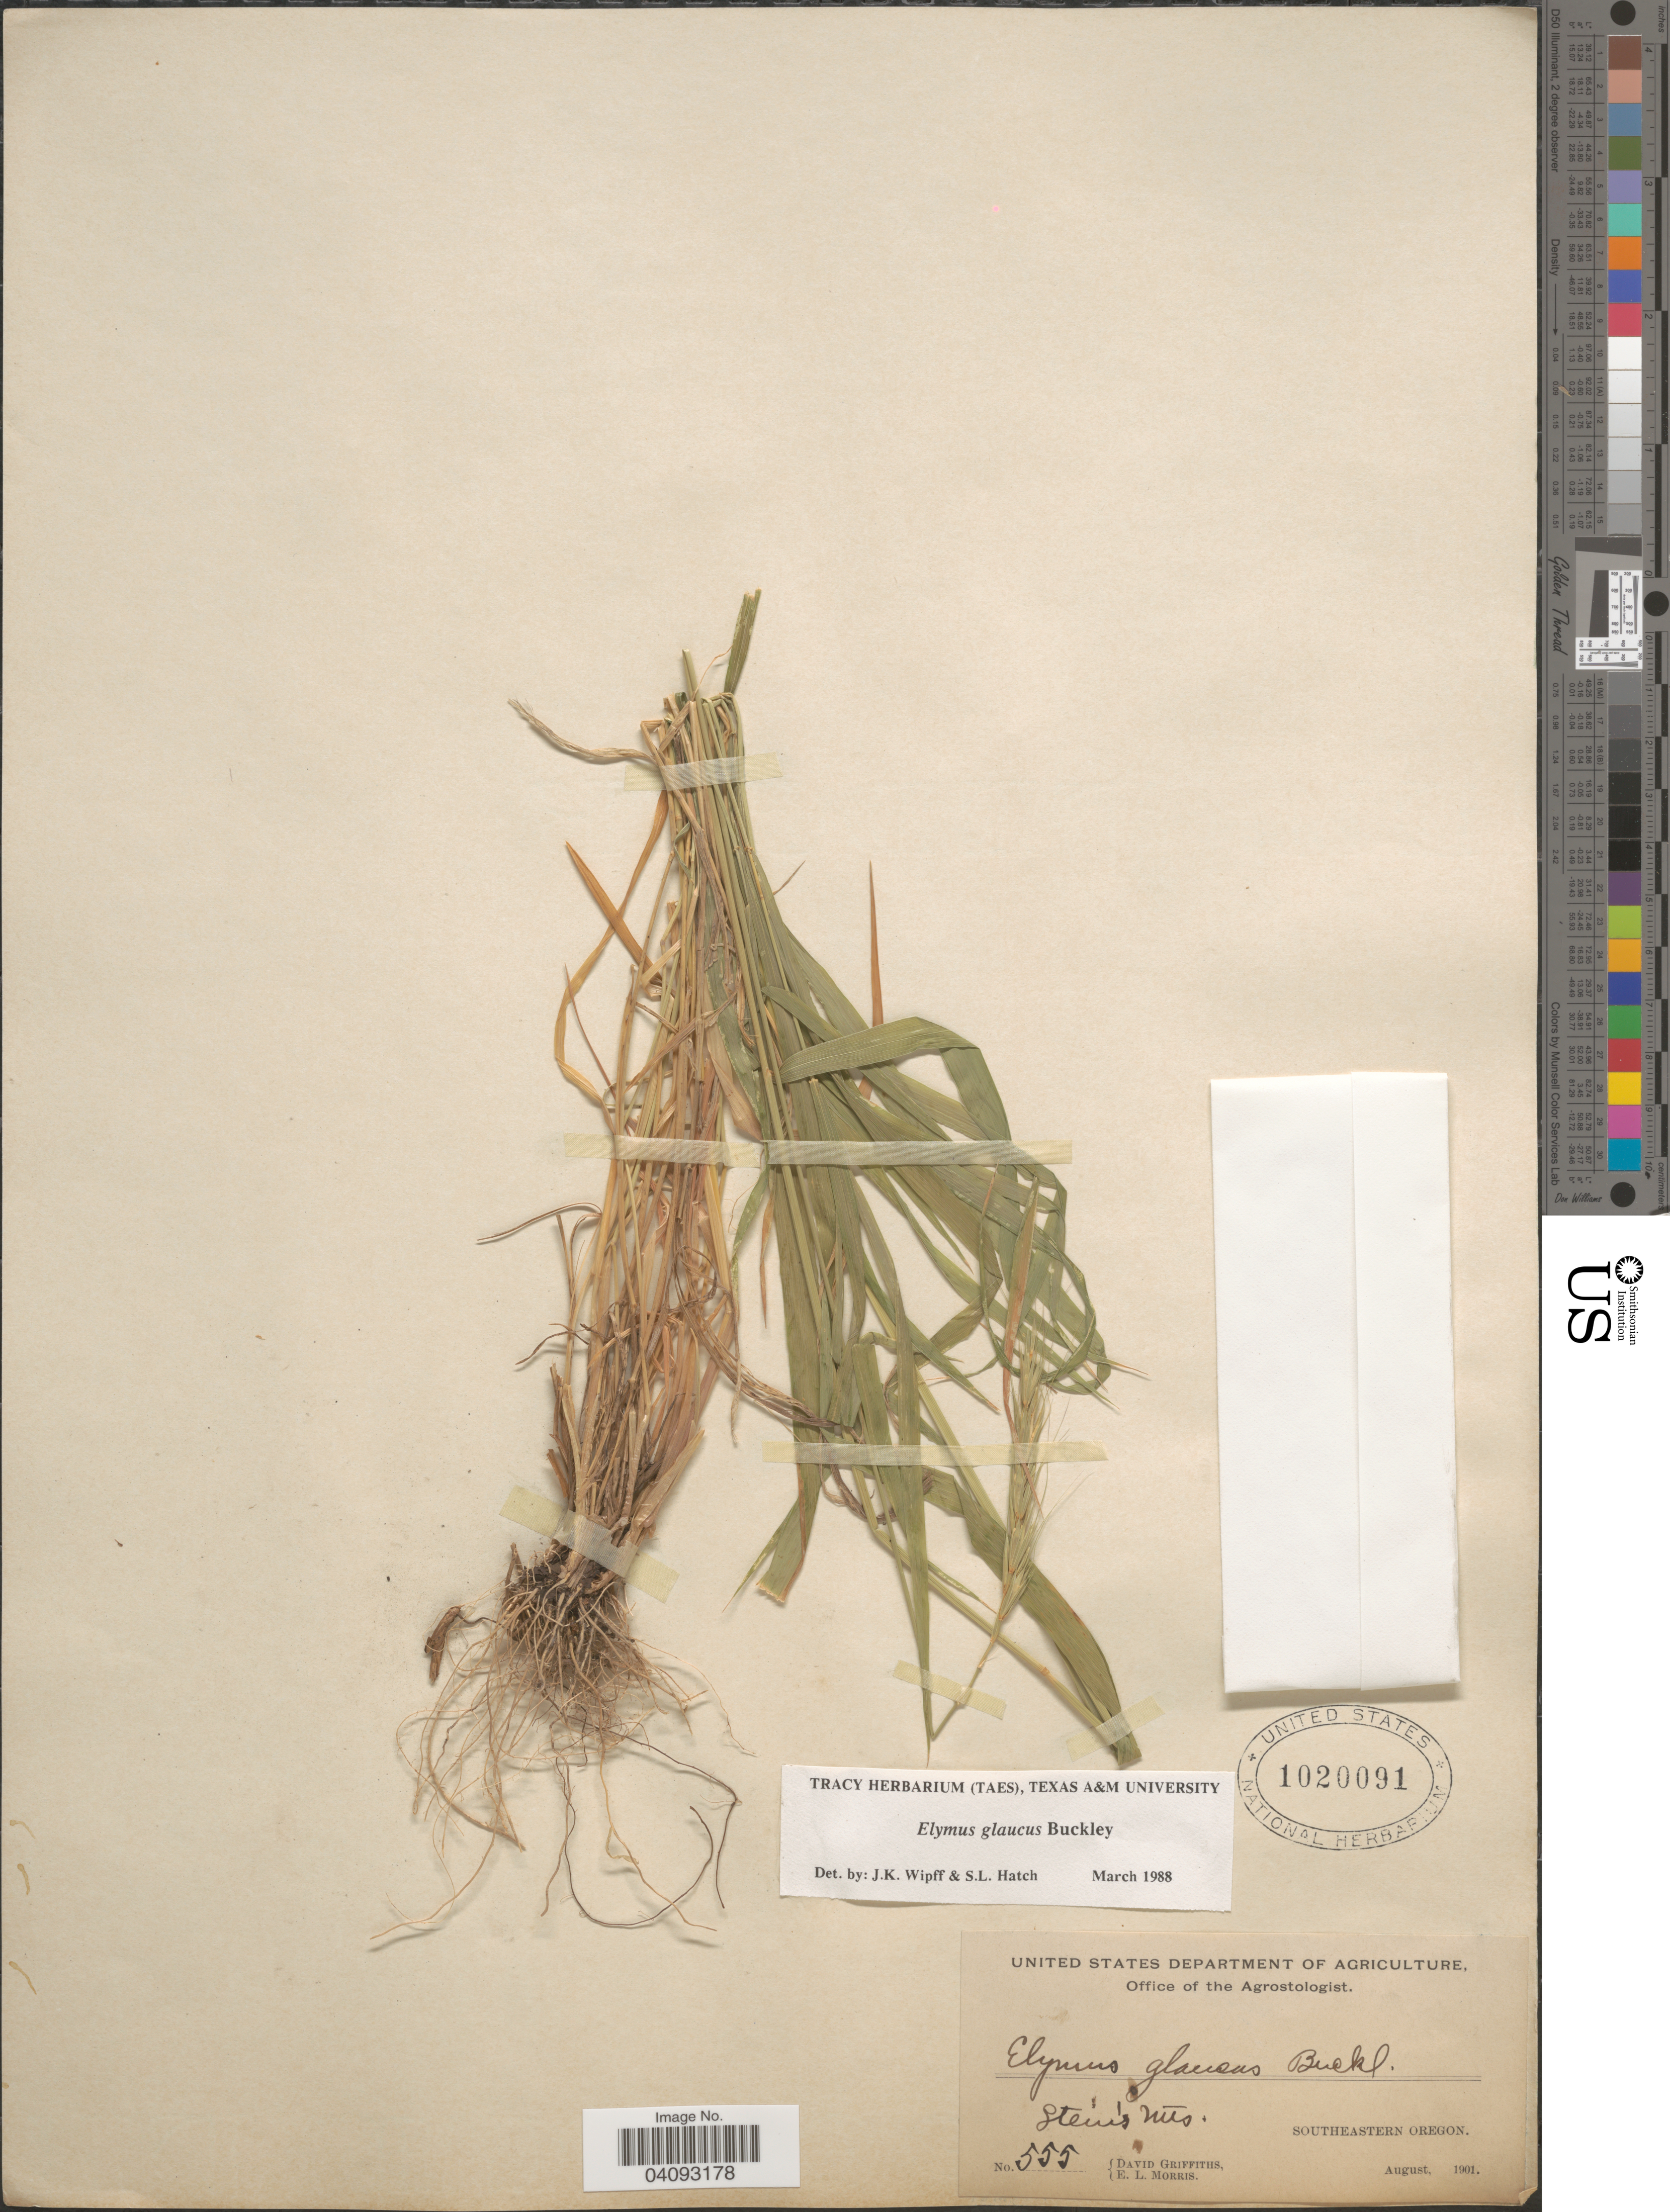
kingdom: Plantae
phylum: Tracheophyta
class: Liliopsida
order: Poales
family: Poaceae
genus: Elymus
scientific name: Elymus glaucus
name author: Buckley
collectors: D. Griffiths & E. Morris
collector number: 555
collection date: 1901-08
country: United States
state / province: Oregon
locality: Stein's Mts. Southeastern Oregon.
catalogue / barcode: US 1020091